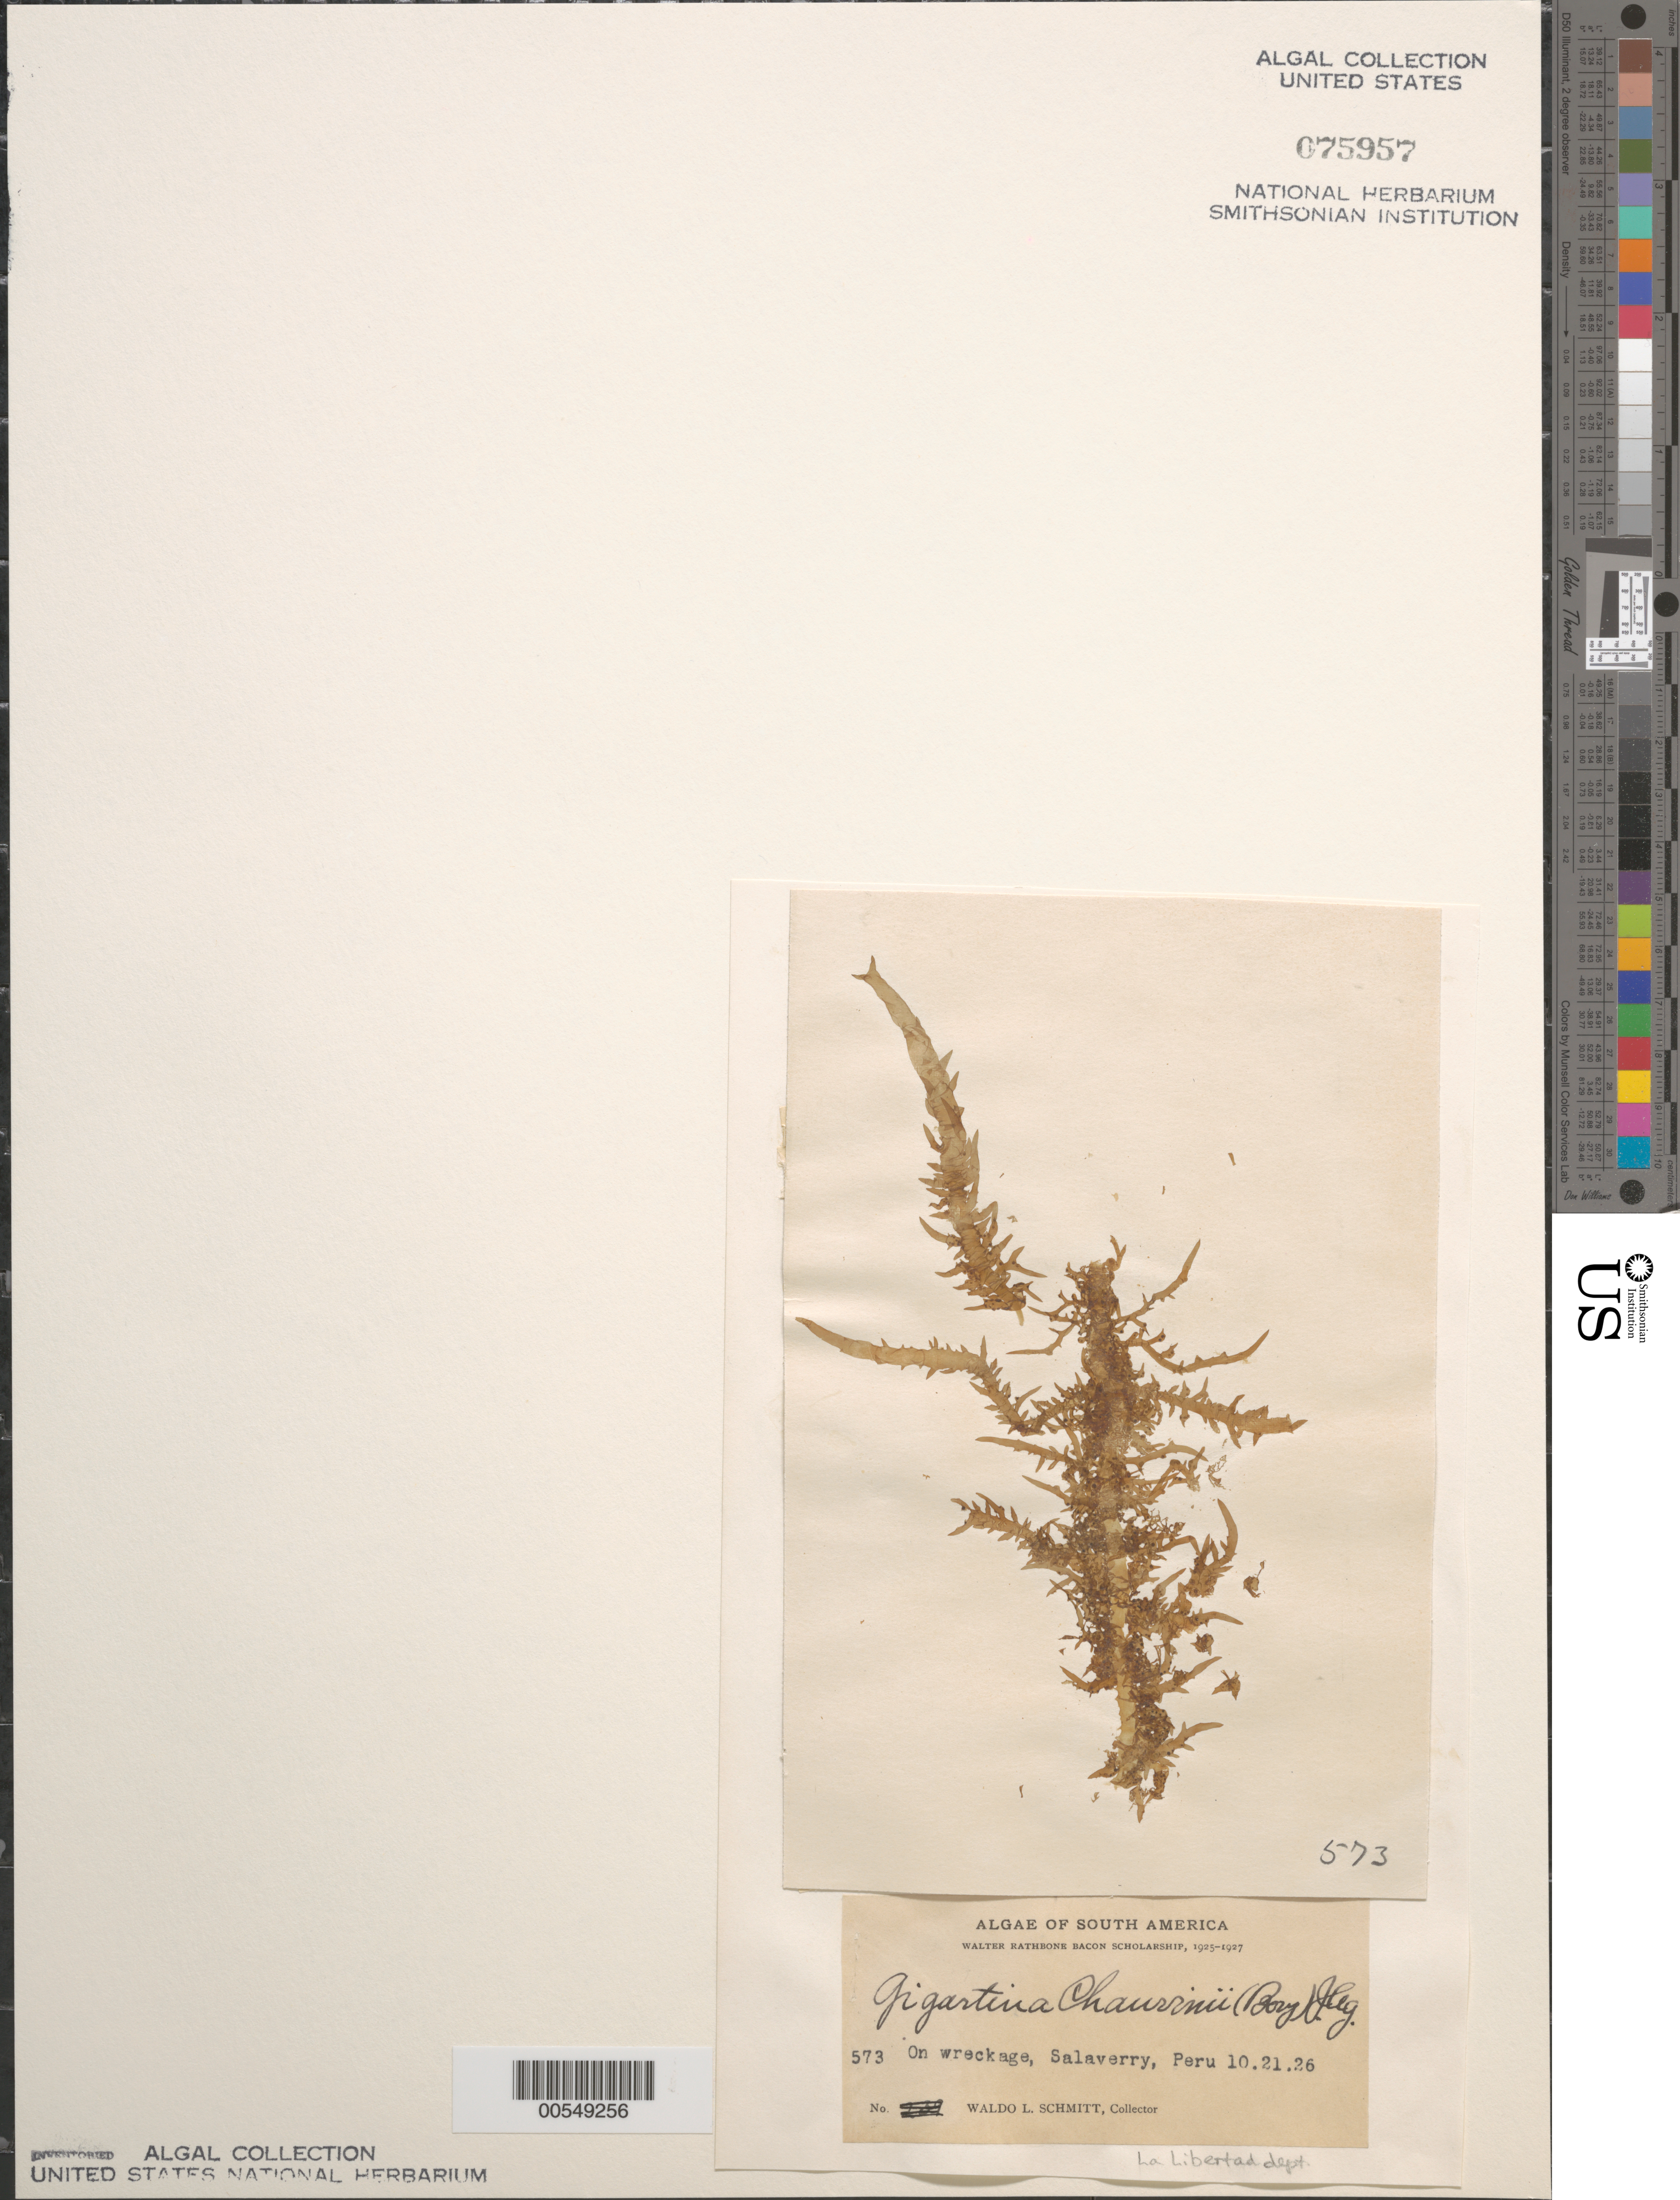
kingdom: Plantae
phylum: Rhodophyta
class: Florideophyceae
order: Gigartinales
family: Gigartinaceae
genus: Chondracanthus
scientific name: Chondracanthus chauvinii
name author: (Bory) Kütz.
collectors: W. L. Schmitt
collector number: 573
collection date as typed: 21 Oct 1926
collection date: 1926-10-21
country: Peru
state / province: La Libertad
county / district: Trujillo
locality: Salaverry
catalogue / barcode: US 75957